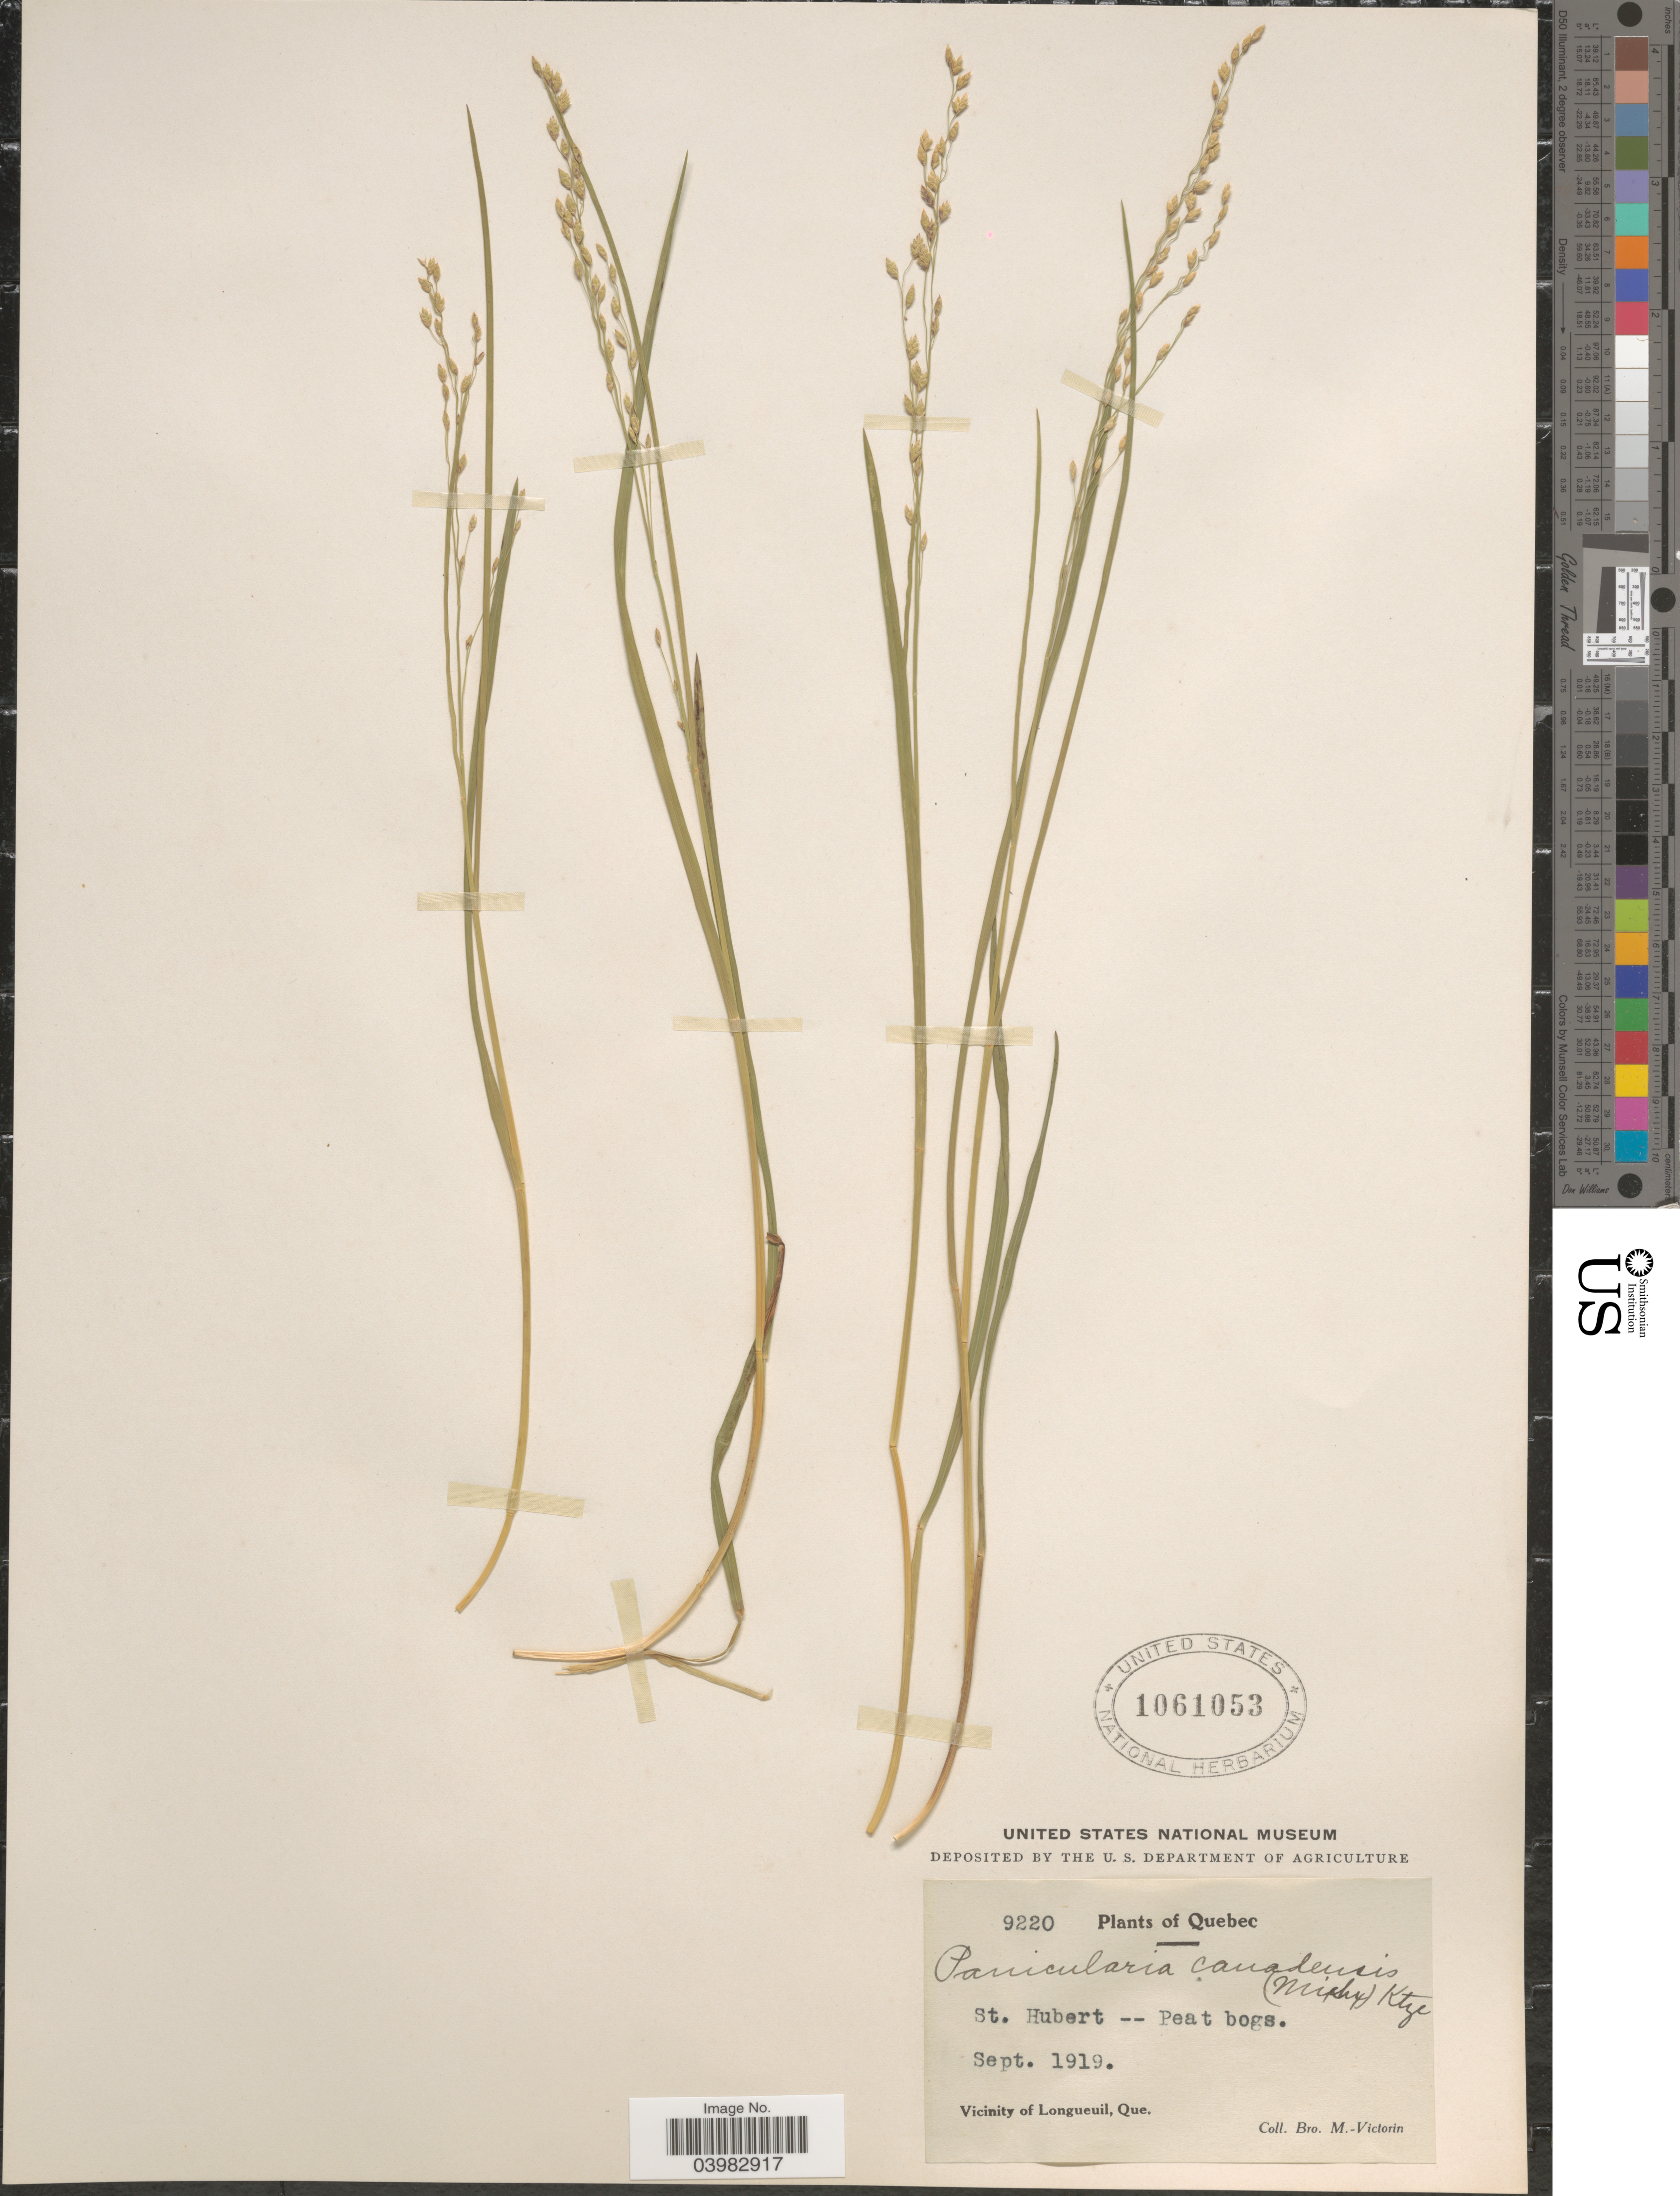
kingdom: Plantae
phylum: Tracheophyta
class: Liliopsida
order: Poales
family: Poaceae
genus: Glyceria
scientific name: Glyceria canadensis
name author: (Michx.) Trin.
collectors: Fr. Marie-Victorin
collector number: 9220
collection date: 1919-09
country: Canada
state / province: Quebec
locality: St. Hubert. Vicinity of Longueuil.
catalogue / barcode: US 1061053